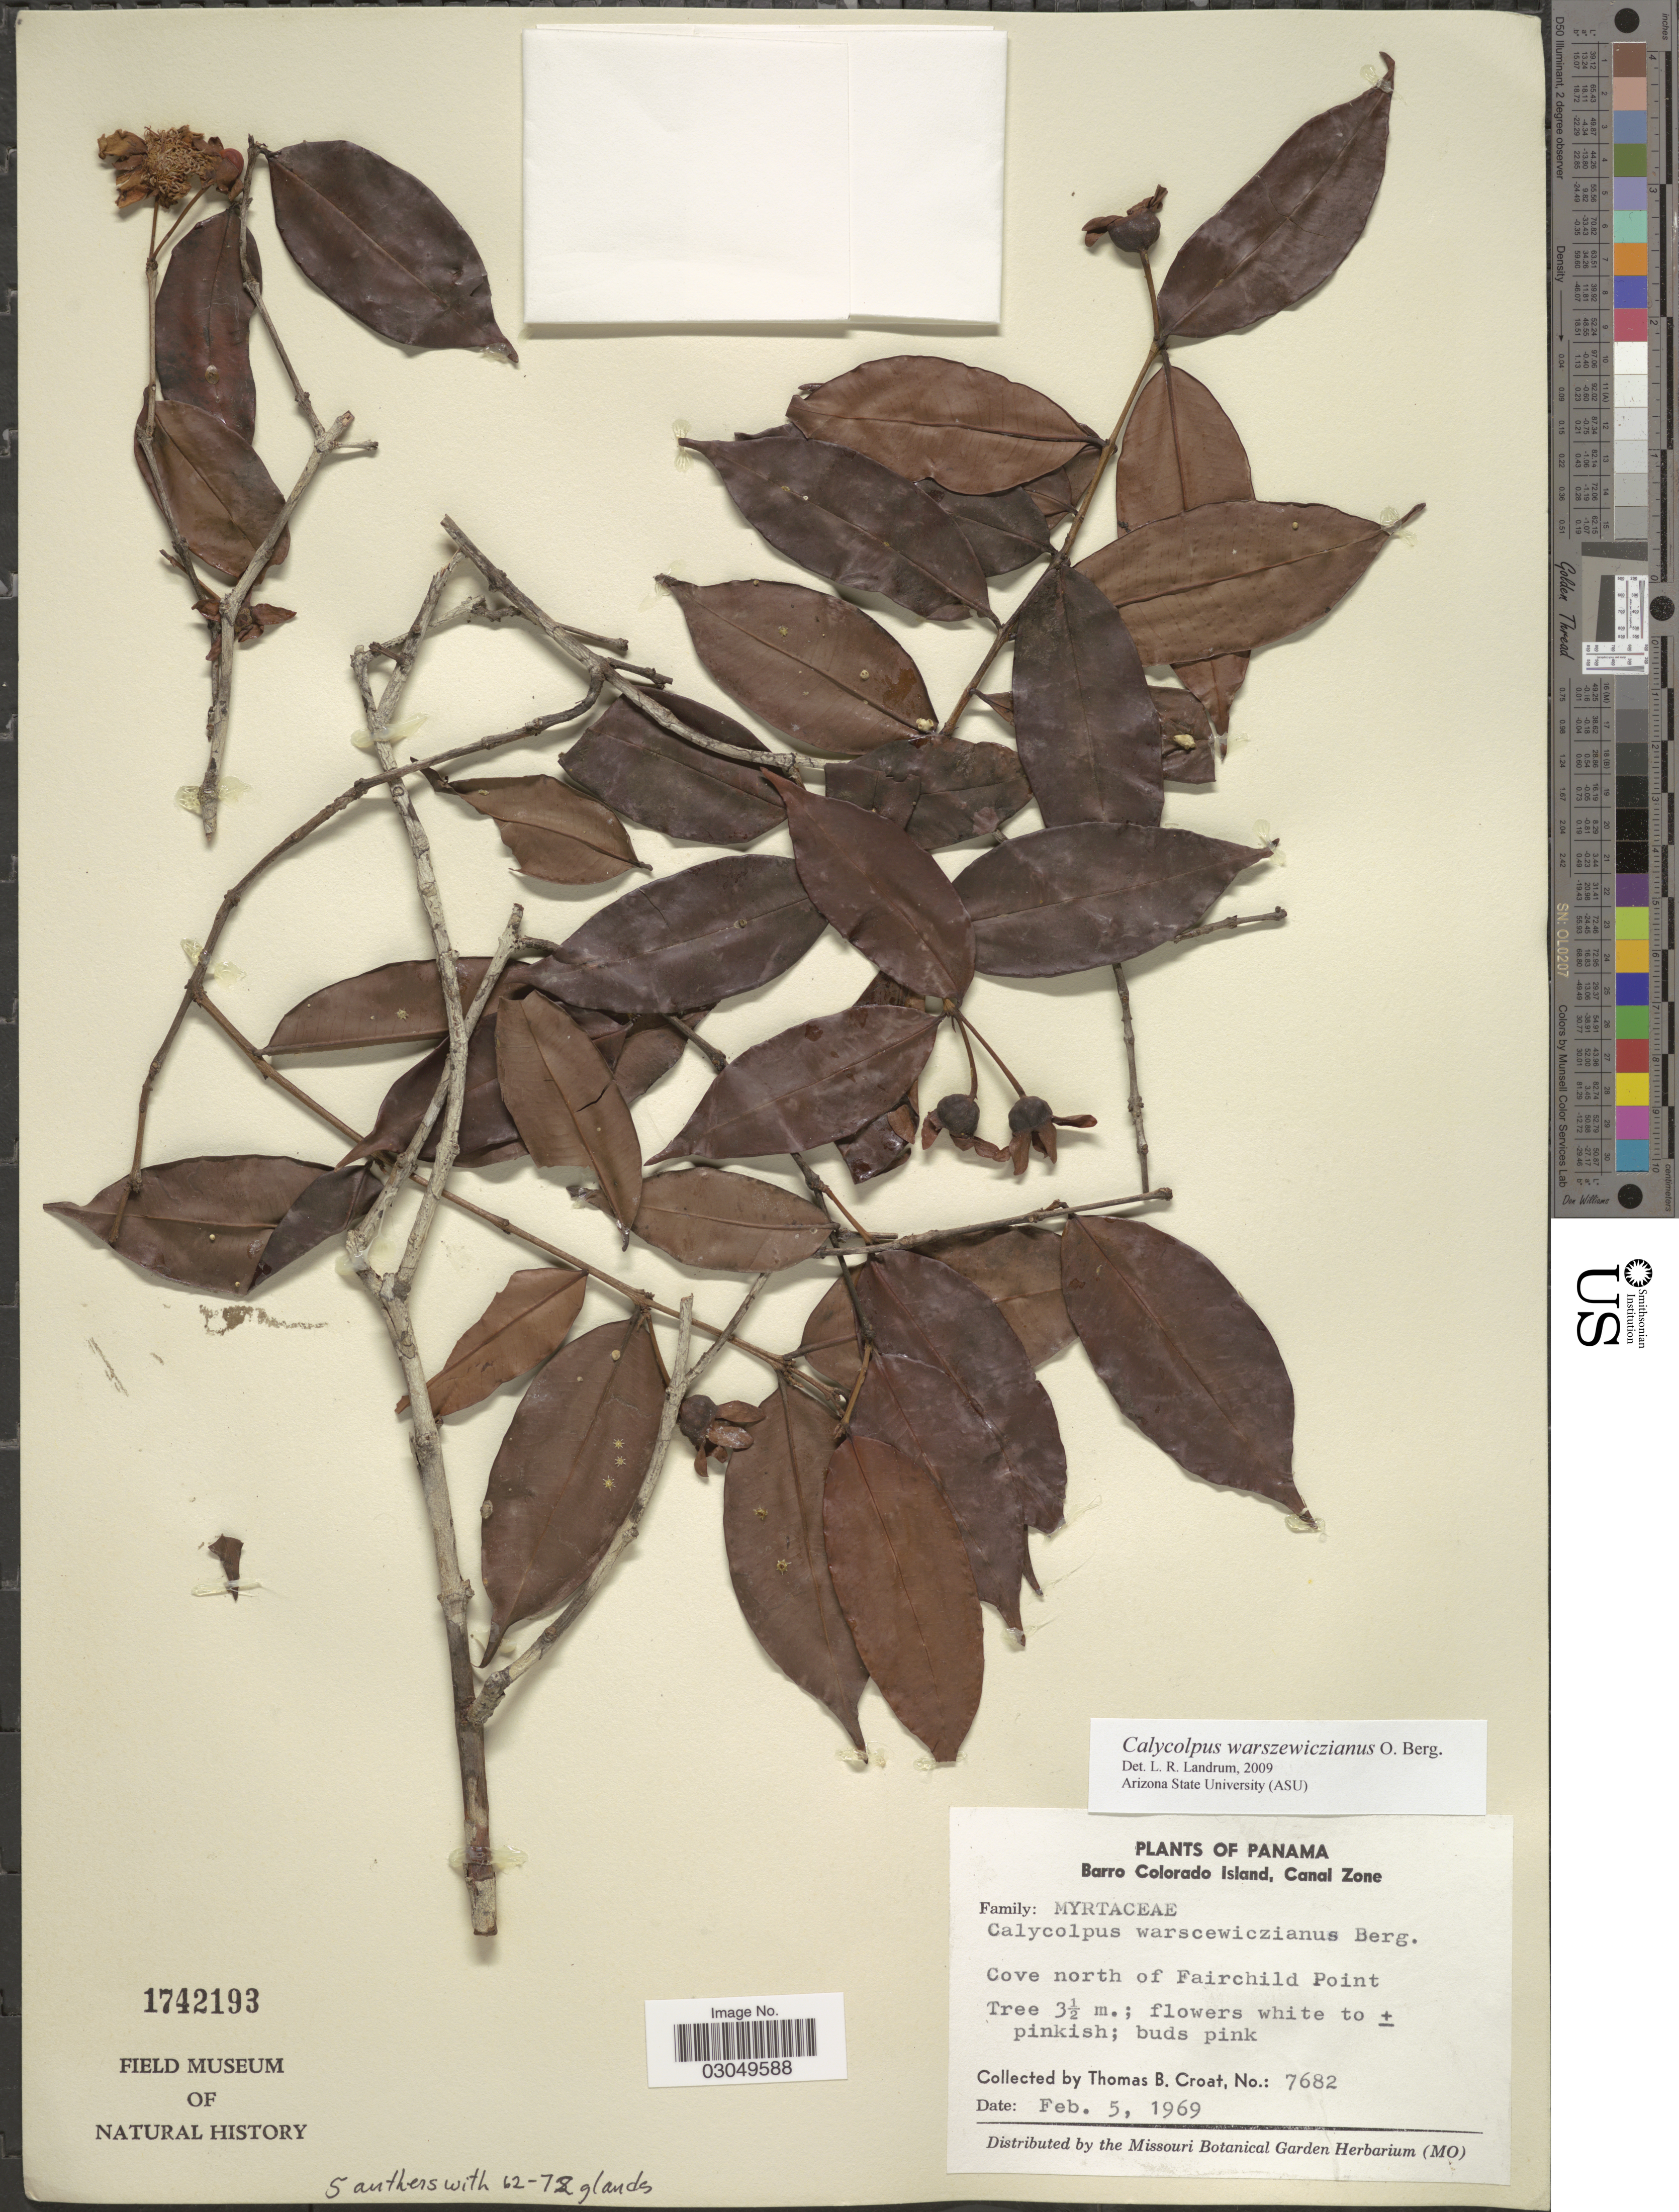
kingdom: Plantae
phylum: Tracheophyta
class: Magnoliopsida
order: Myrtales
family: Myrtaceae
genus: Calycolpus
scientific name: Calycolpus warszewiczianus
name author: O. Berg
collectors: T. B. Croat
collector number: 7682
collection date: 1969-02-05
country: Panama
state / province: Panamá Oeste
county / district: Canal Zone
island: Barro Colorado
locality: Barro Colorado Island, Canal Zone, Cove north of Fairchild Point.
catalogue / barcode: US 1742193